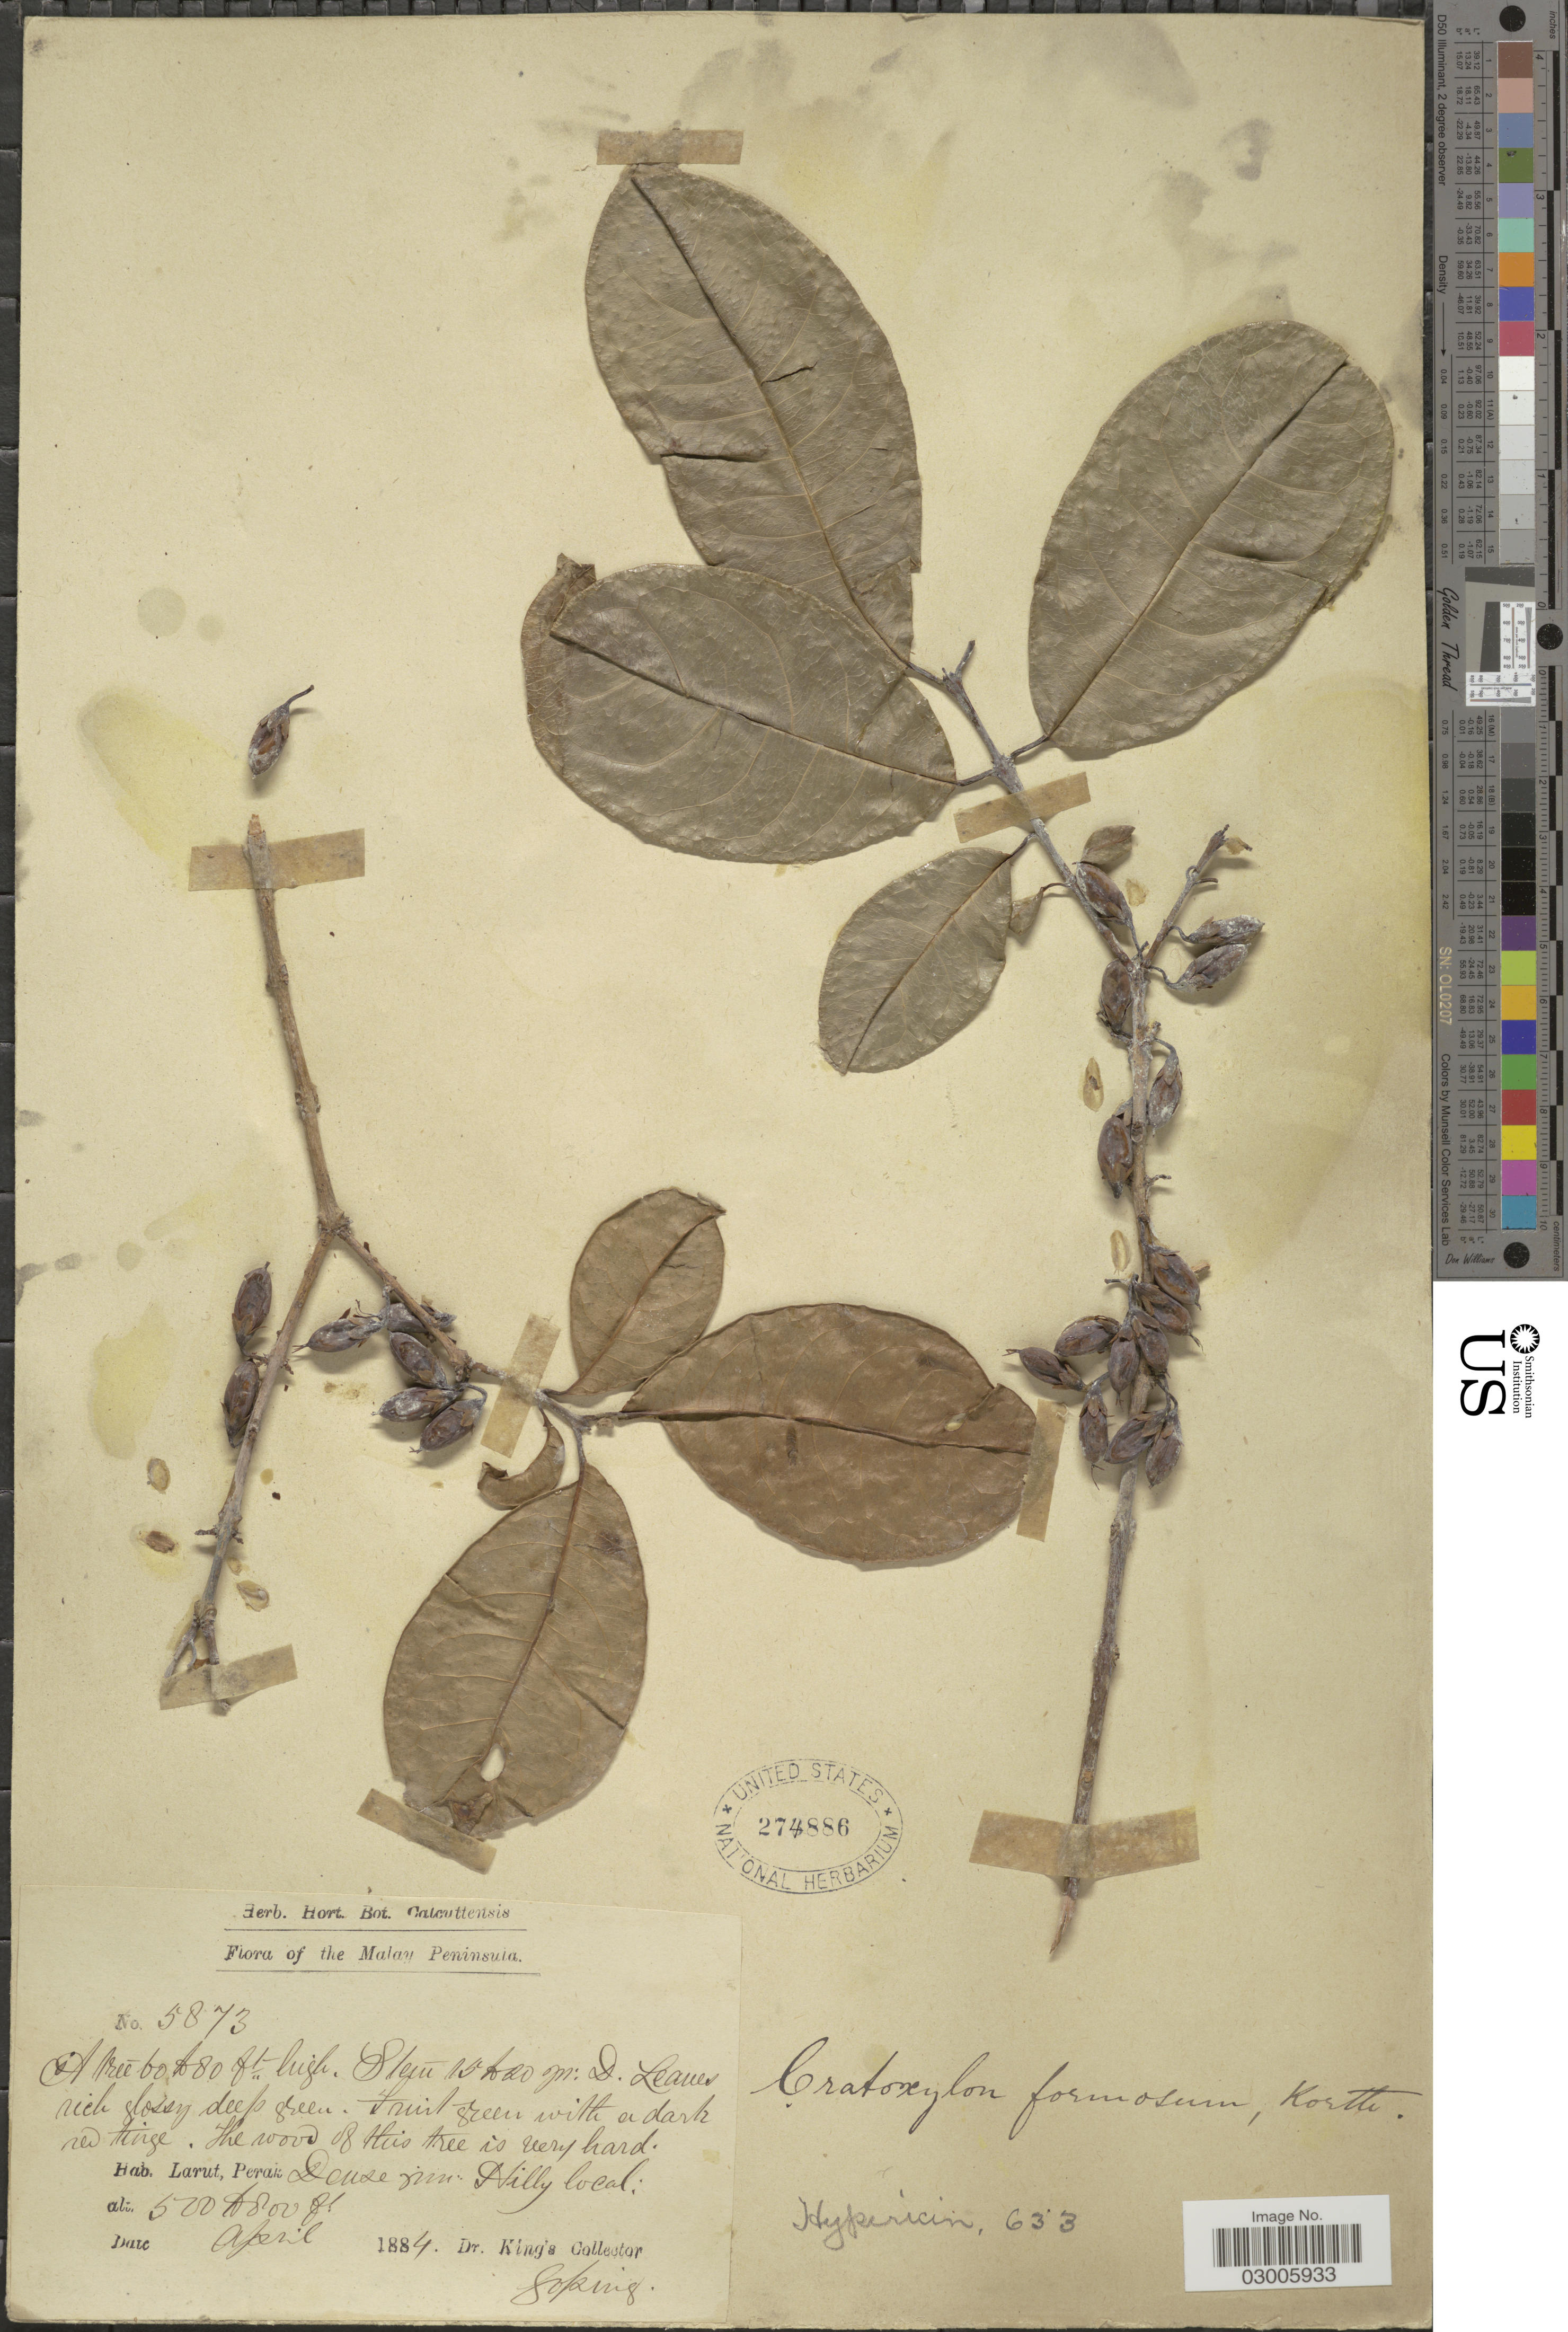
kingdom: Plantae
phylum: Tracheophyta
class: Magnoliopsida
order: Malpighiales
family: Hypericaceae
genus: Cratoxylum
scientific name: Cratoxylum formosum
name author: (Jack) Benth. & Hook. f. ex Dyer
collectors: Dr. King's collector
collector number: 5873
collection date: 1884-04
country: Malaysia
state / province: Perak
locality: Larut, Perak. Dense jun: Hilly local.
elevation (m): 152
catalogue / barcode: US 274886